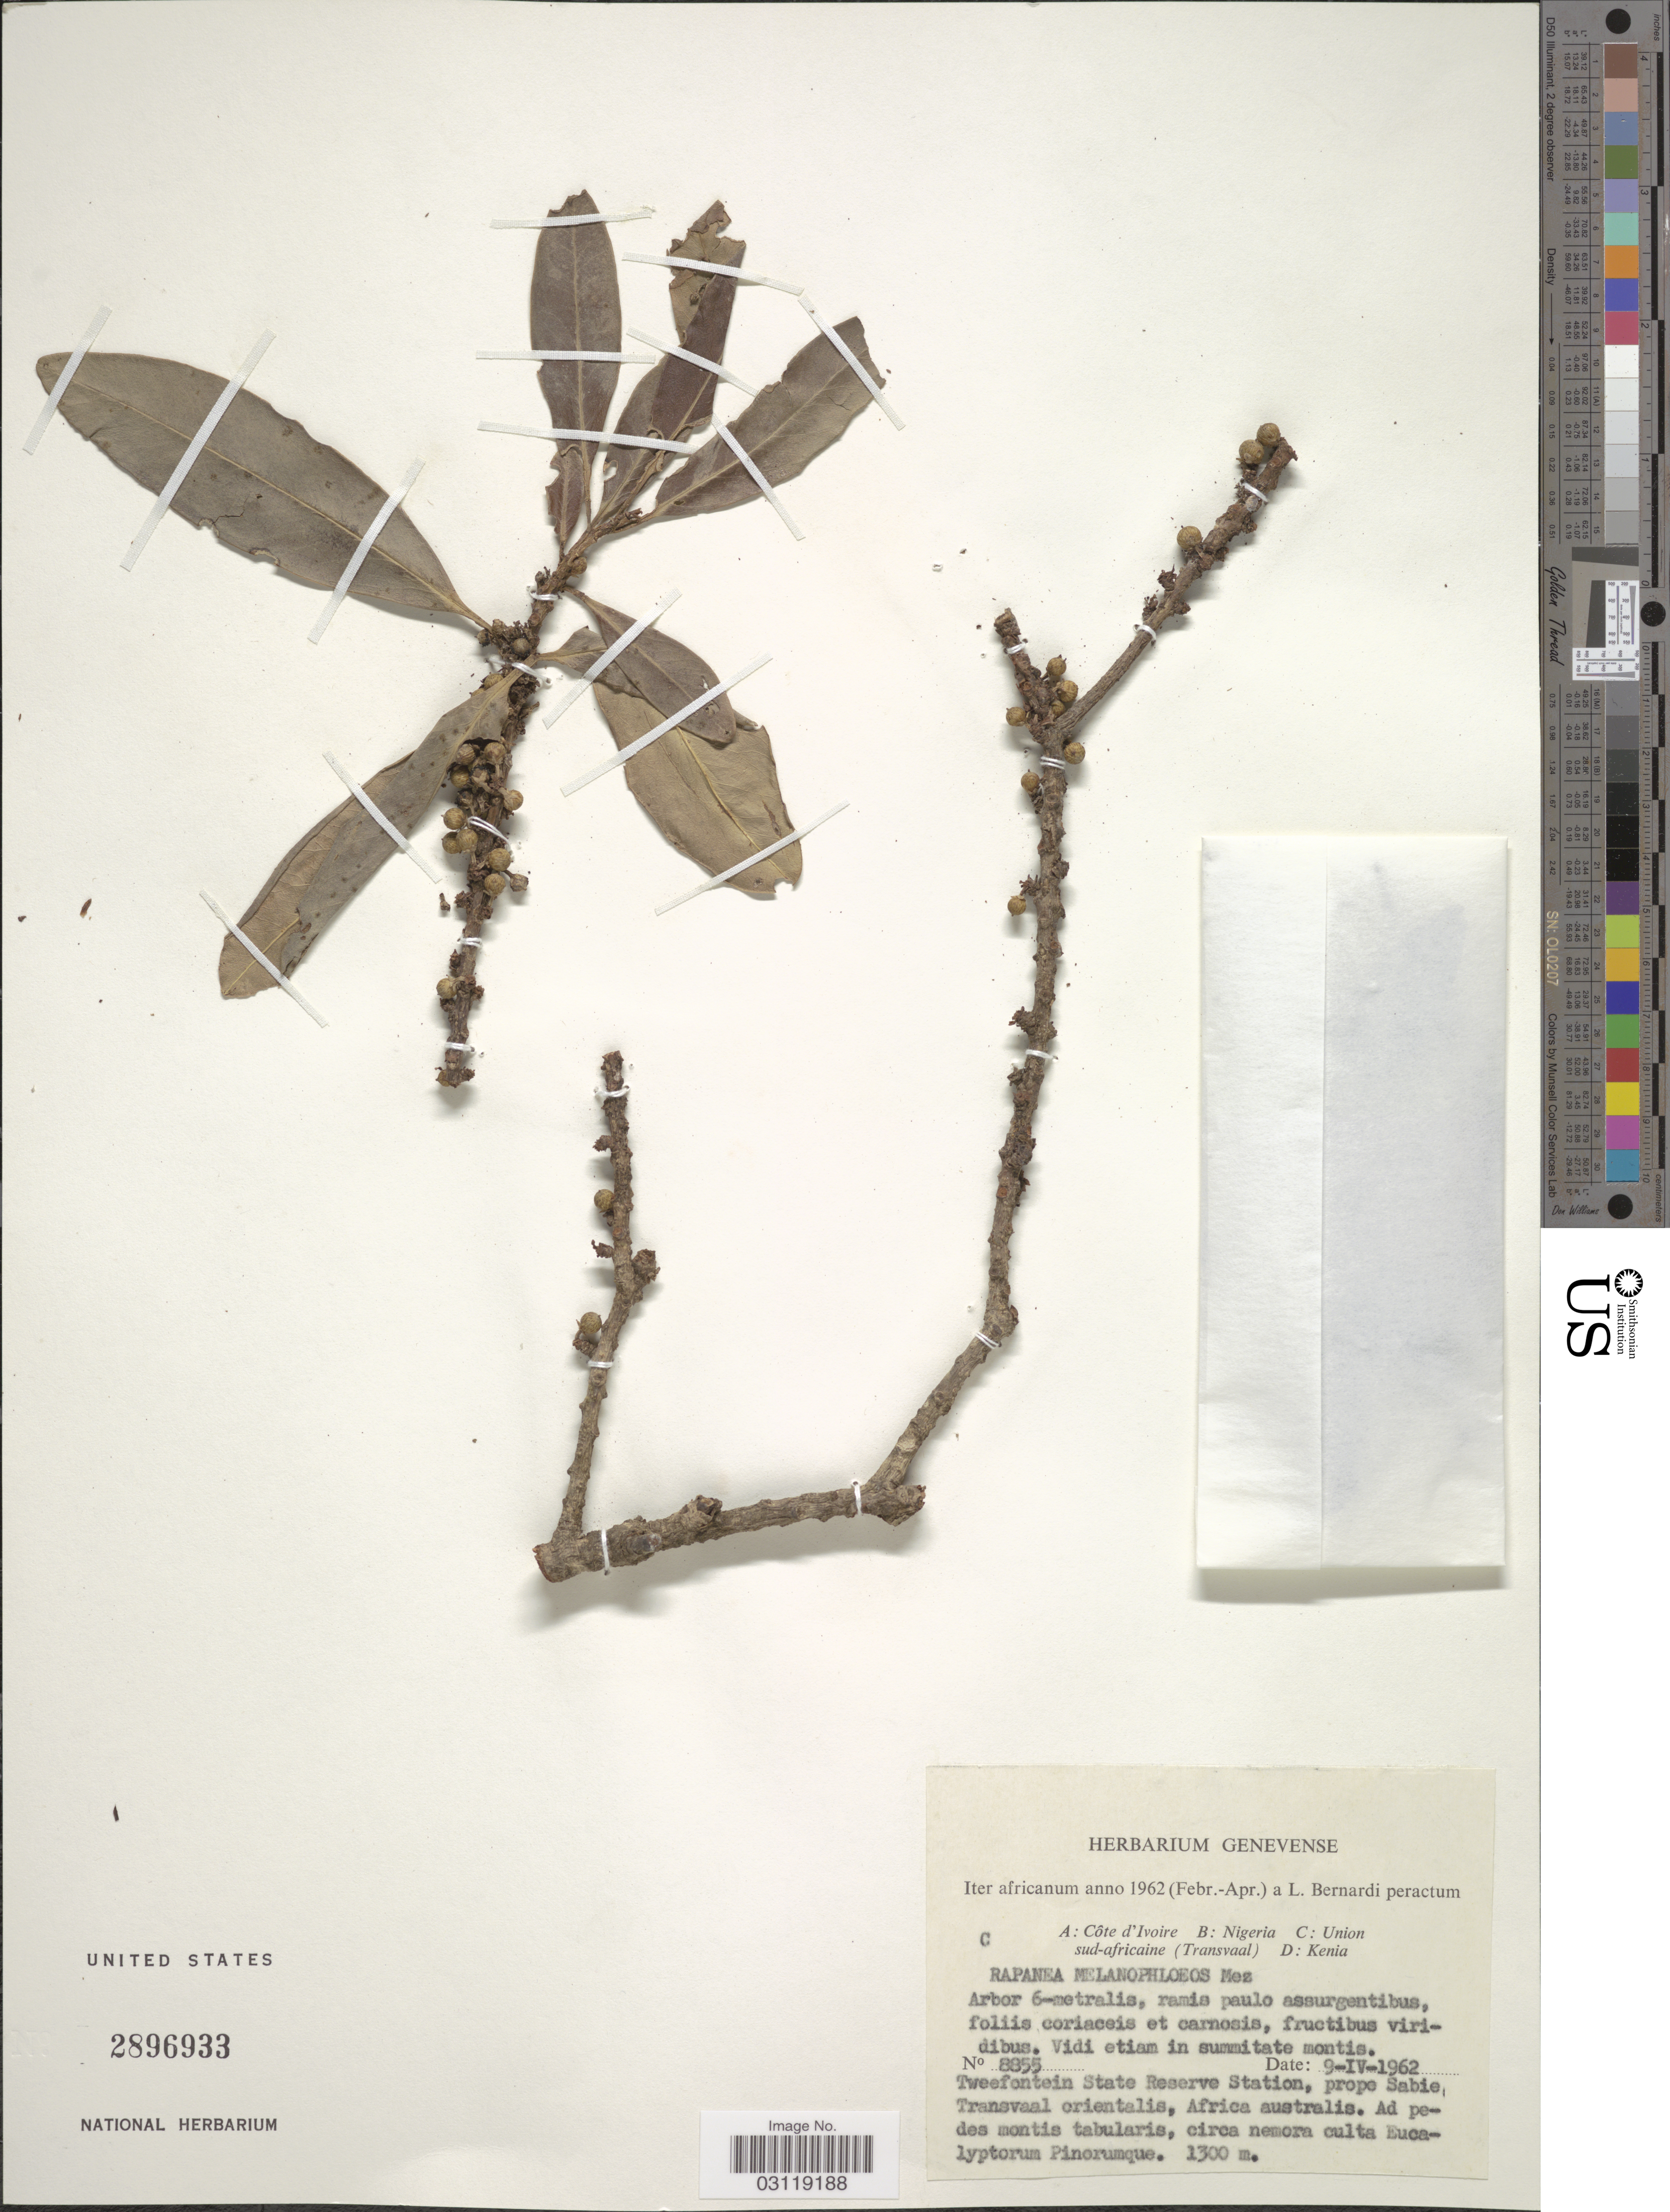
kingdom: Plantae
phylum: Tracheophyta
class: Magnoliopsida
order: Ericales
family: Primulaceae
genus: Rapanea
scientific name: Rapanea melanophloeos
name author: (L.) Mez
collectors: L. Bernardi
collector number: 8855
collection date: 1962-04-09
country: South Africa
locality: Tweefontein State Reserve Station, prope Sabie, Transvaal orientalis, Africa australis.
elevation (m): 1300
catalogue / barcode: US 2896933